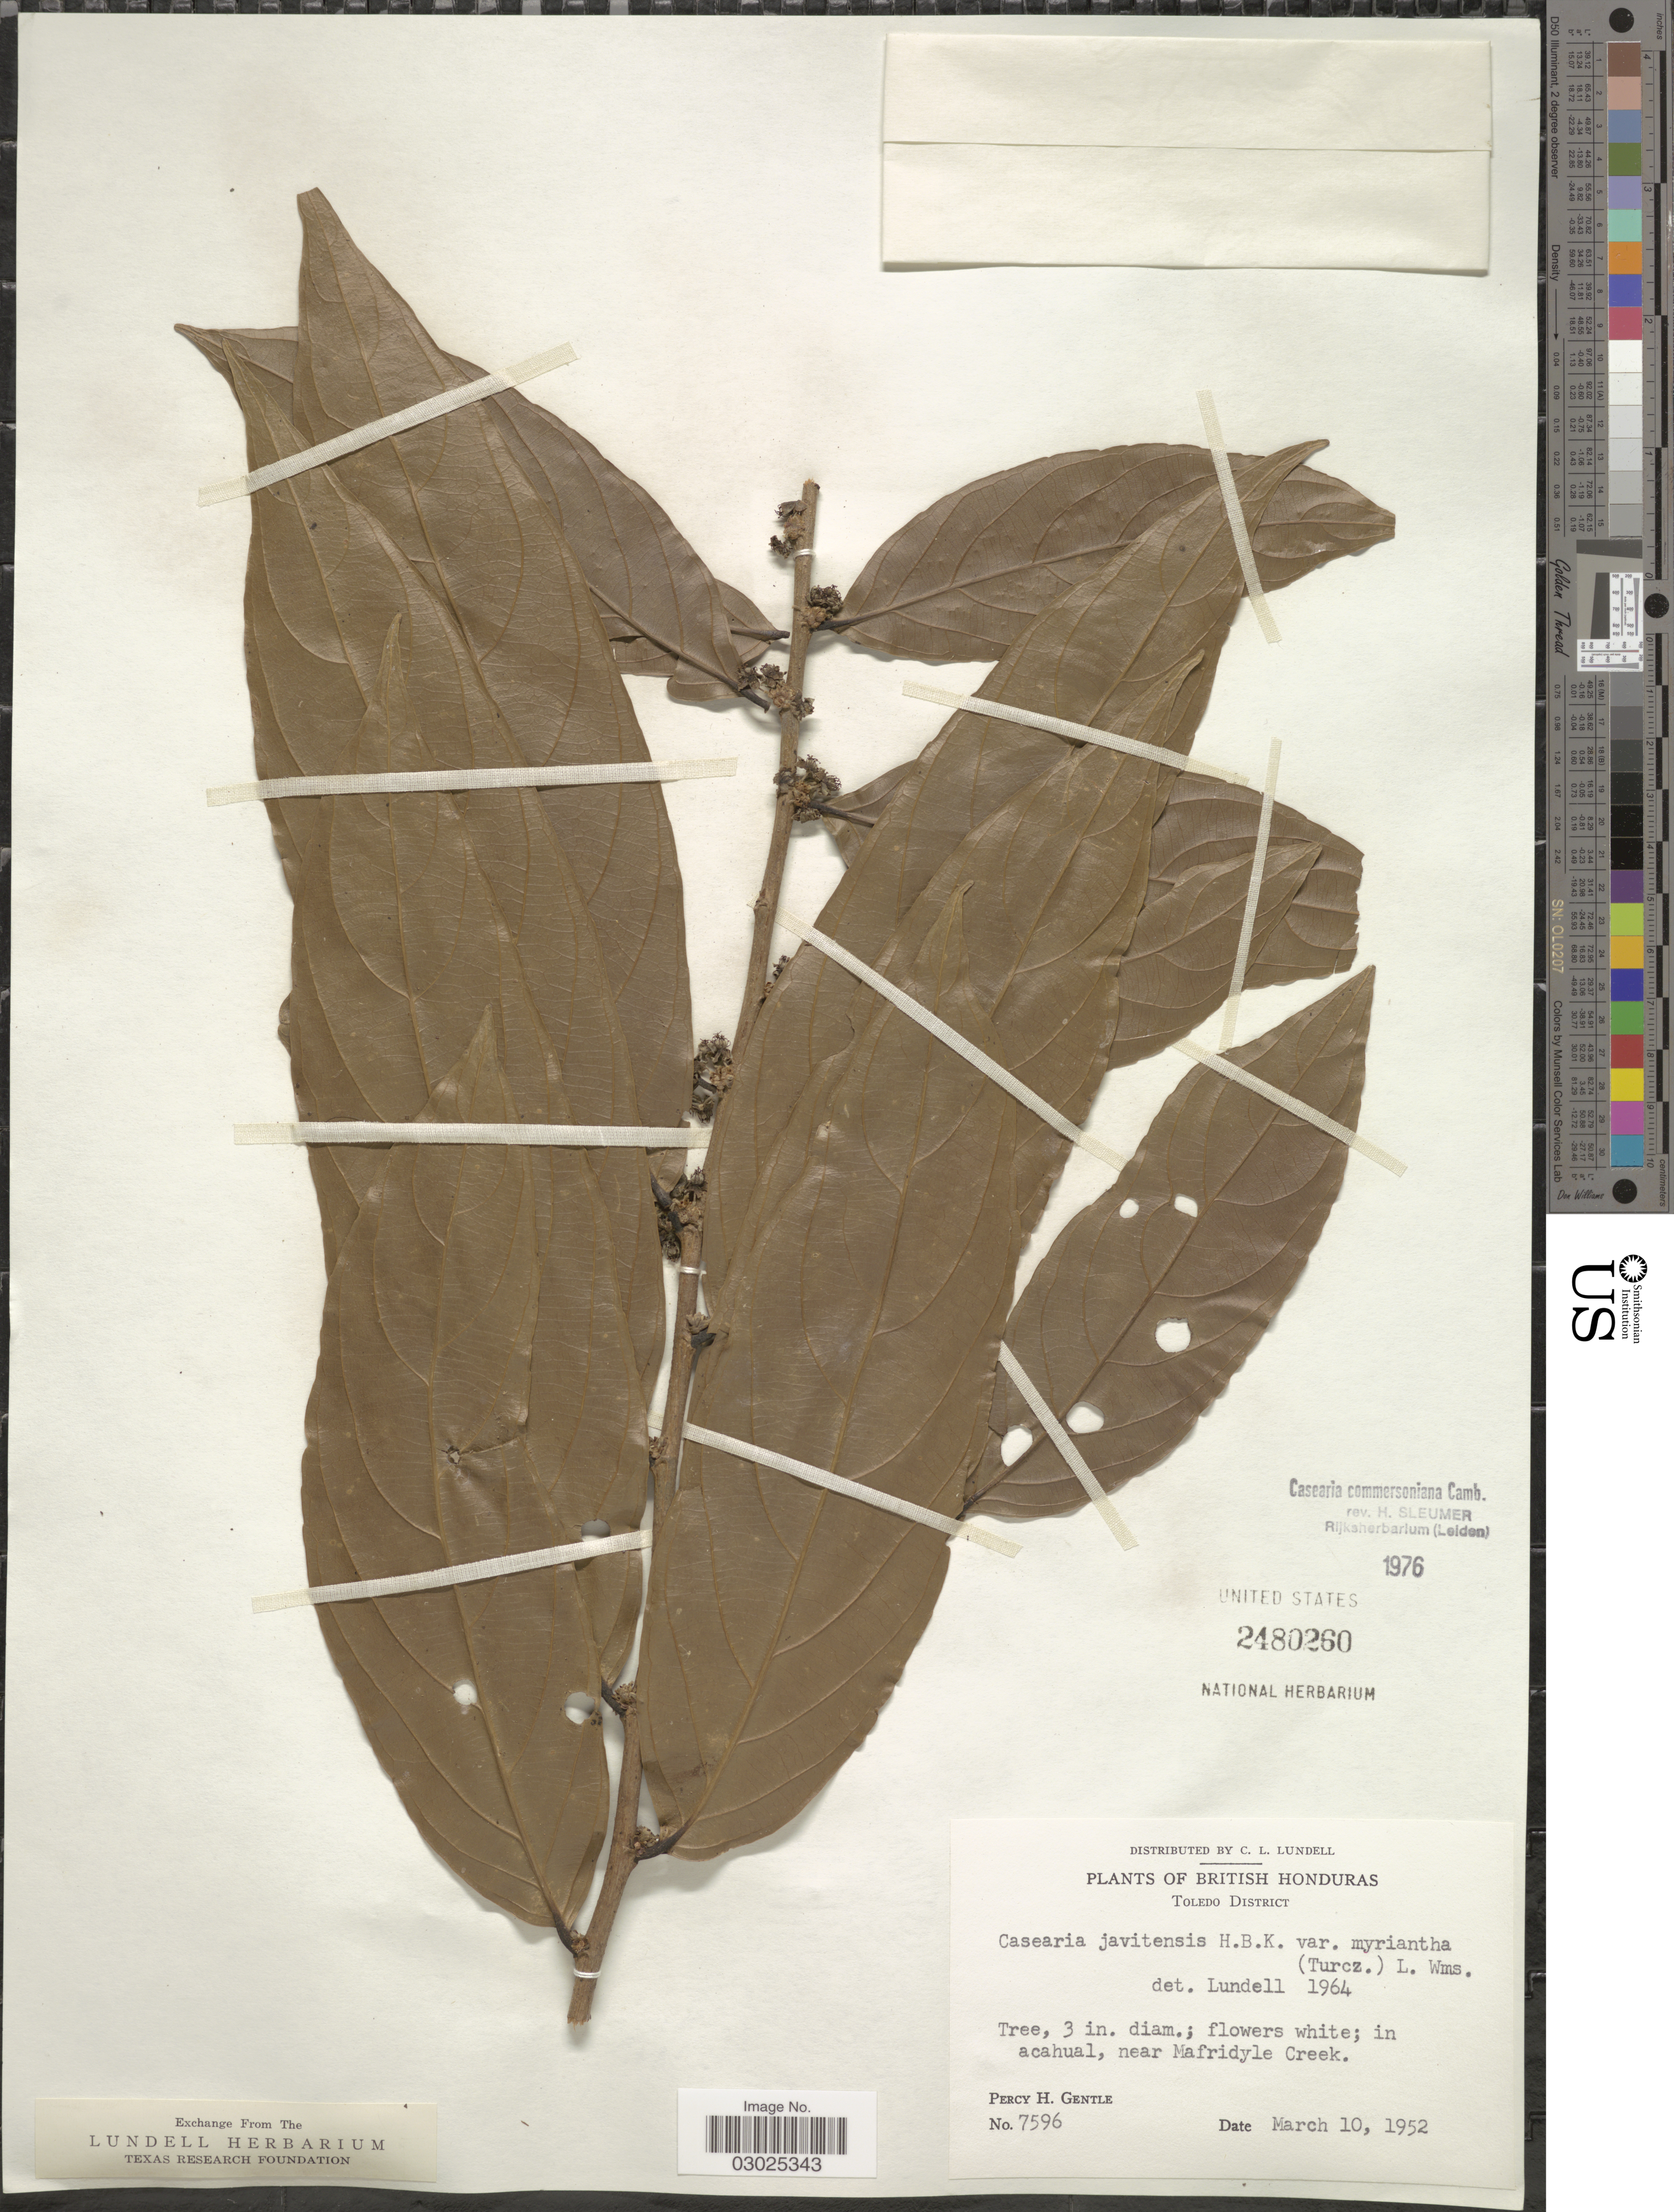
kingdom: Plantae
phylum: Tracheophyta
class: Magnoliopsida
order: Malpighiales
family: Salicaceae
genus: Piparea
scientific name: Piparea dentata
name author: Aubl.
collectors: P. H. Gentle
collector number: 7596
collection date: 1952-03-10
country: Belize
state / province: Toledo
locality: British Honduras. In acahual, near Mafridyle Creek.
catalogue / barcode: US 2480260